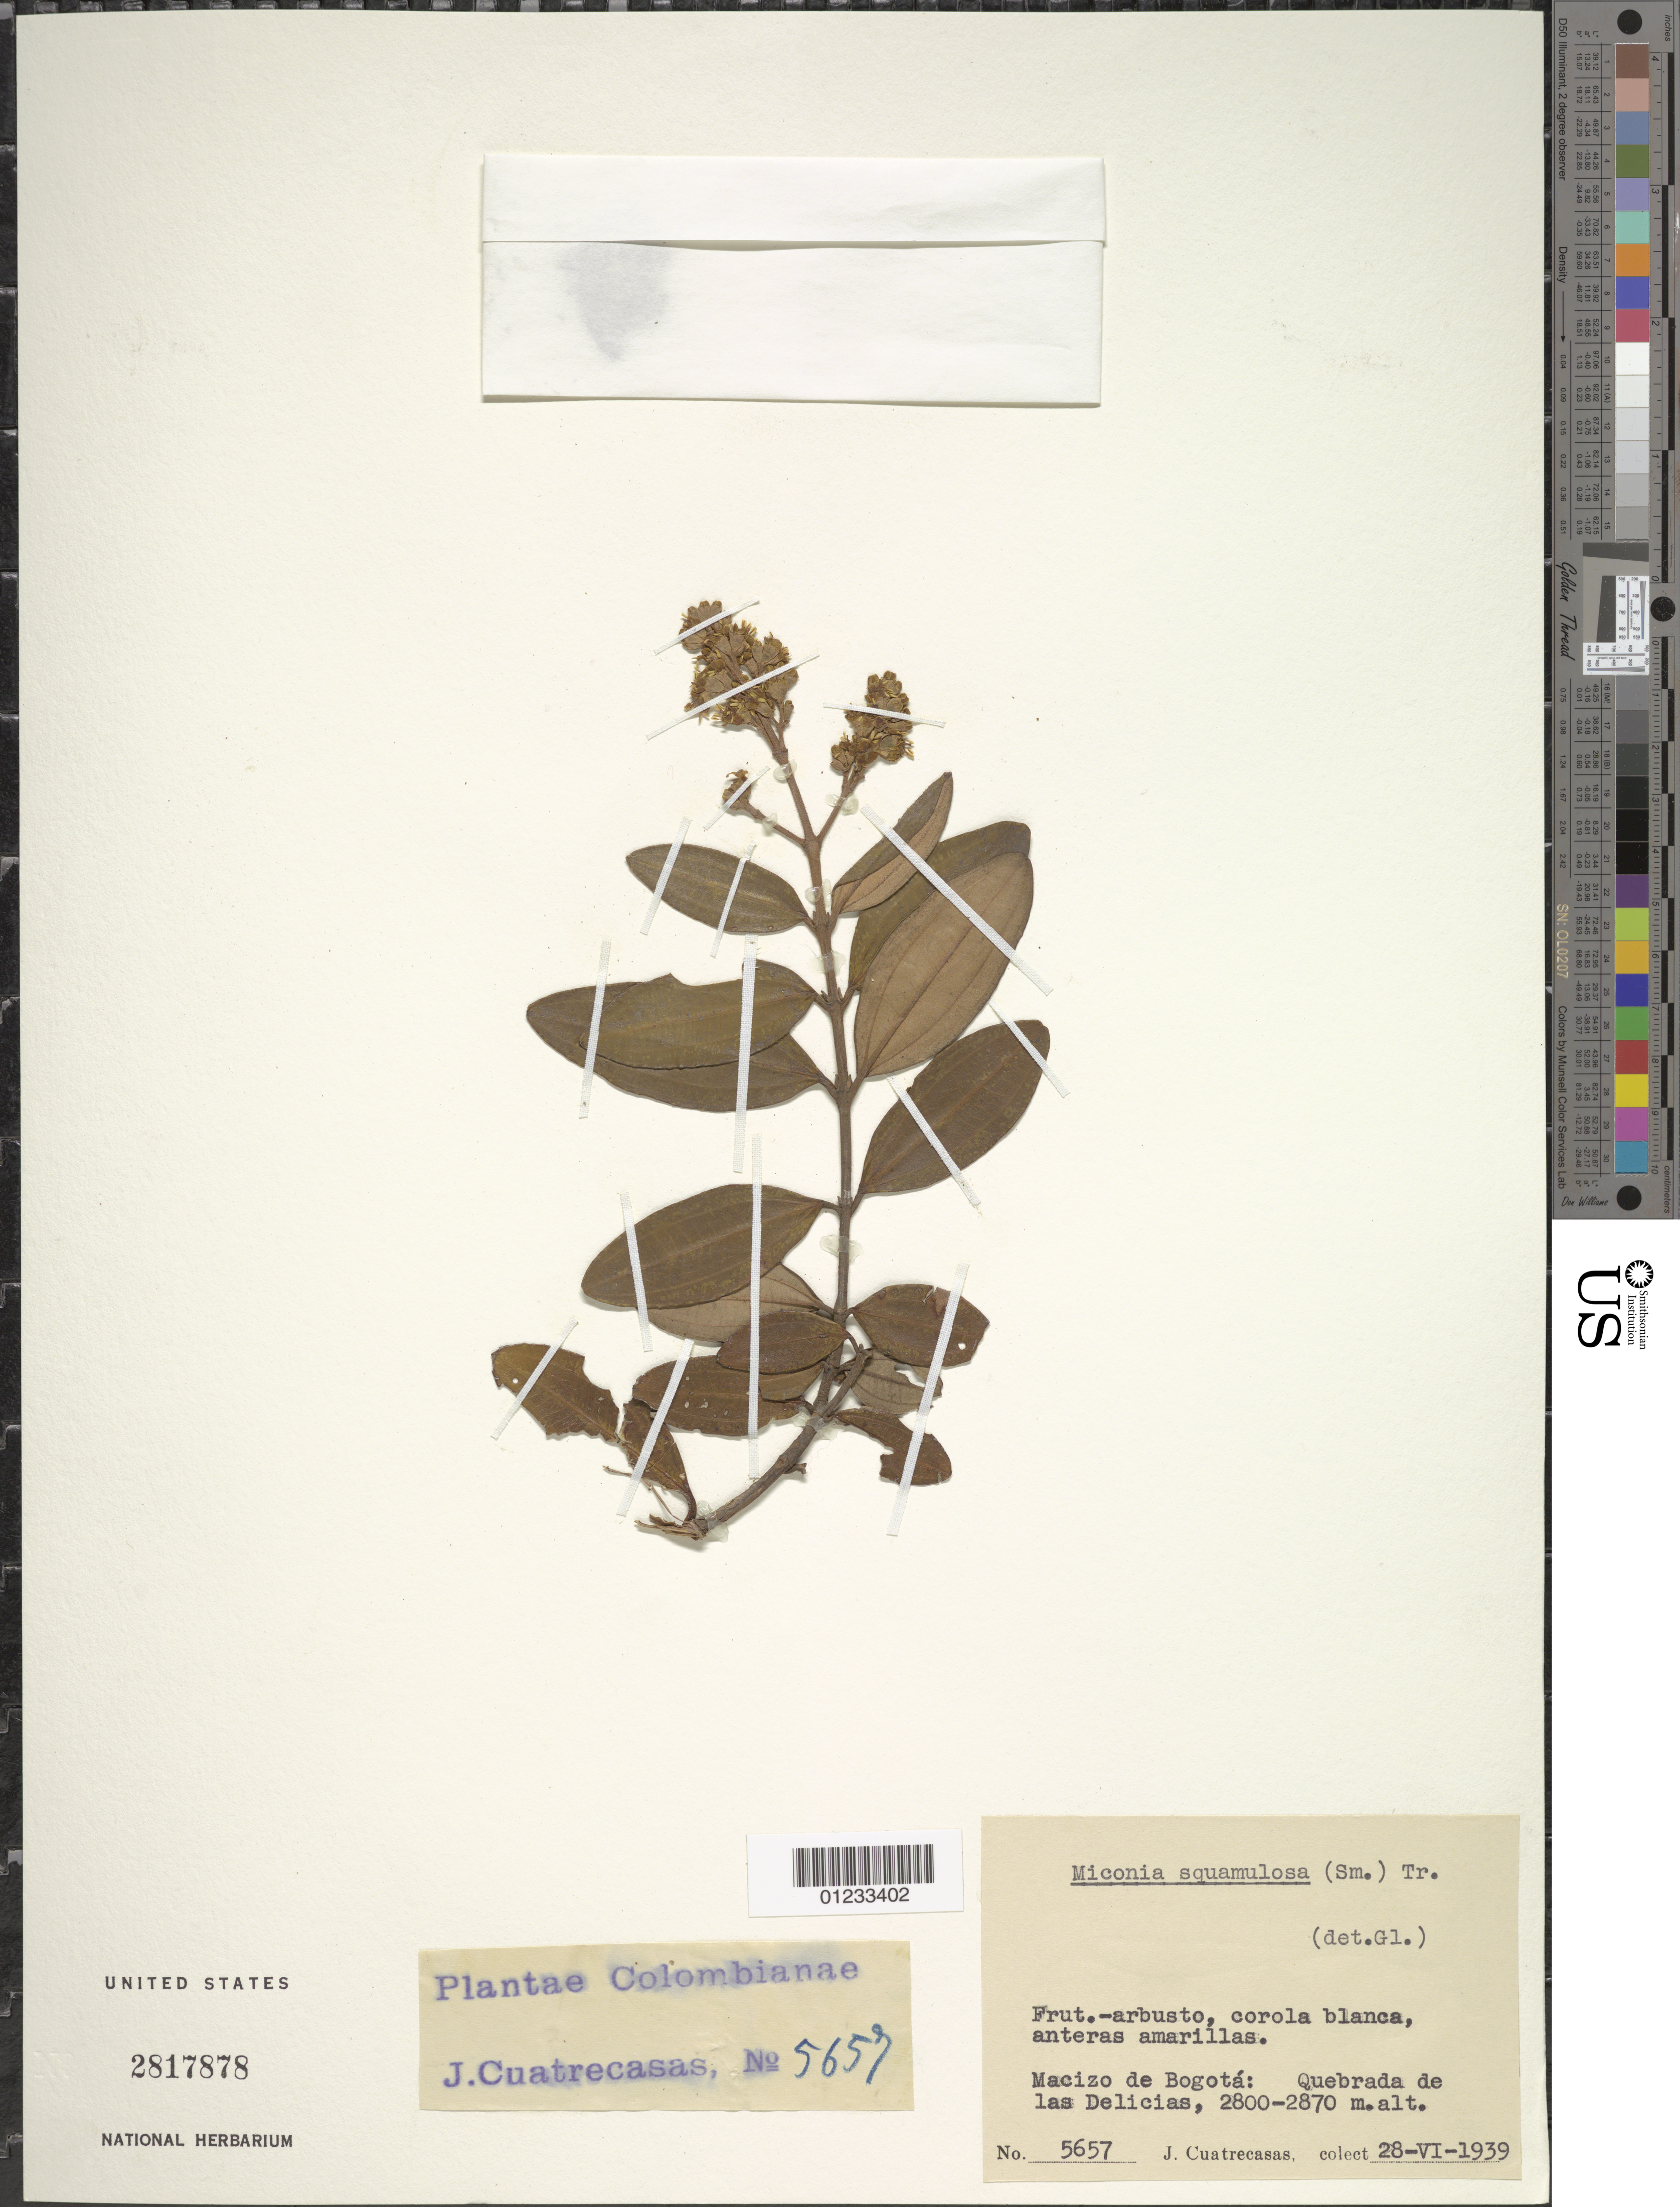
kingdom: Plantae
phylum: Tracheophyta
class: Magnoliopsida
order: Myrtales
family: Melastomataceae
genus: Miconia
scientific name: Miconia squamulosa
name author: (Sm.) Triana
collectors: J. Cuatrecasas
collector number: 5657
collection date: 1939-06-28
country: Colombia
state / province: Boyacá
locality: Quebrada de las Delicias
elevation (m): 2800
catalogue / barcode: US 2817878